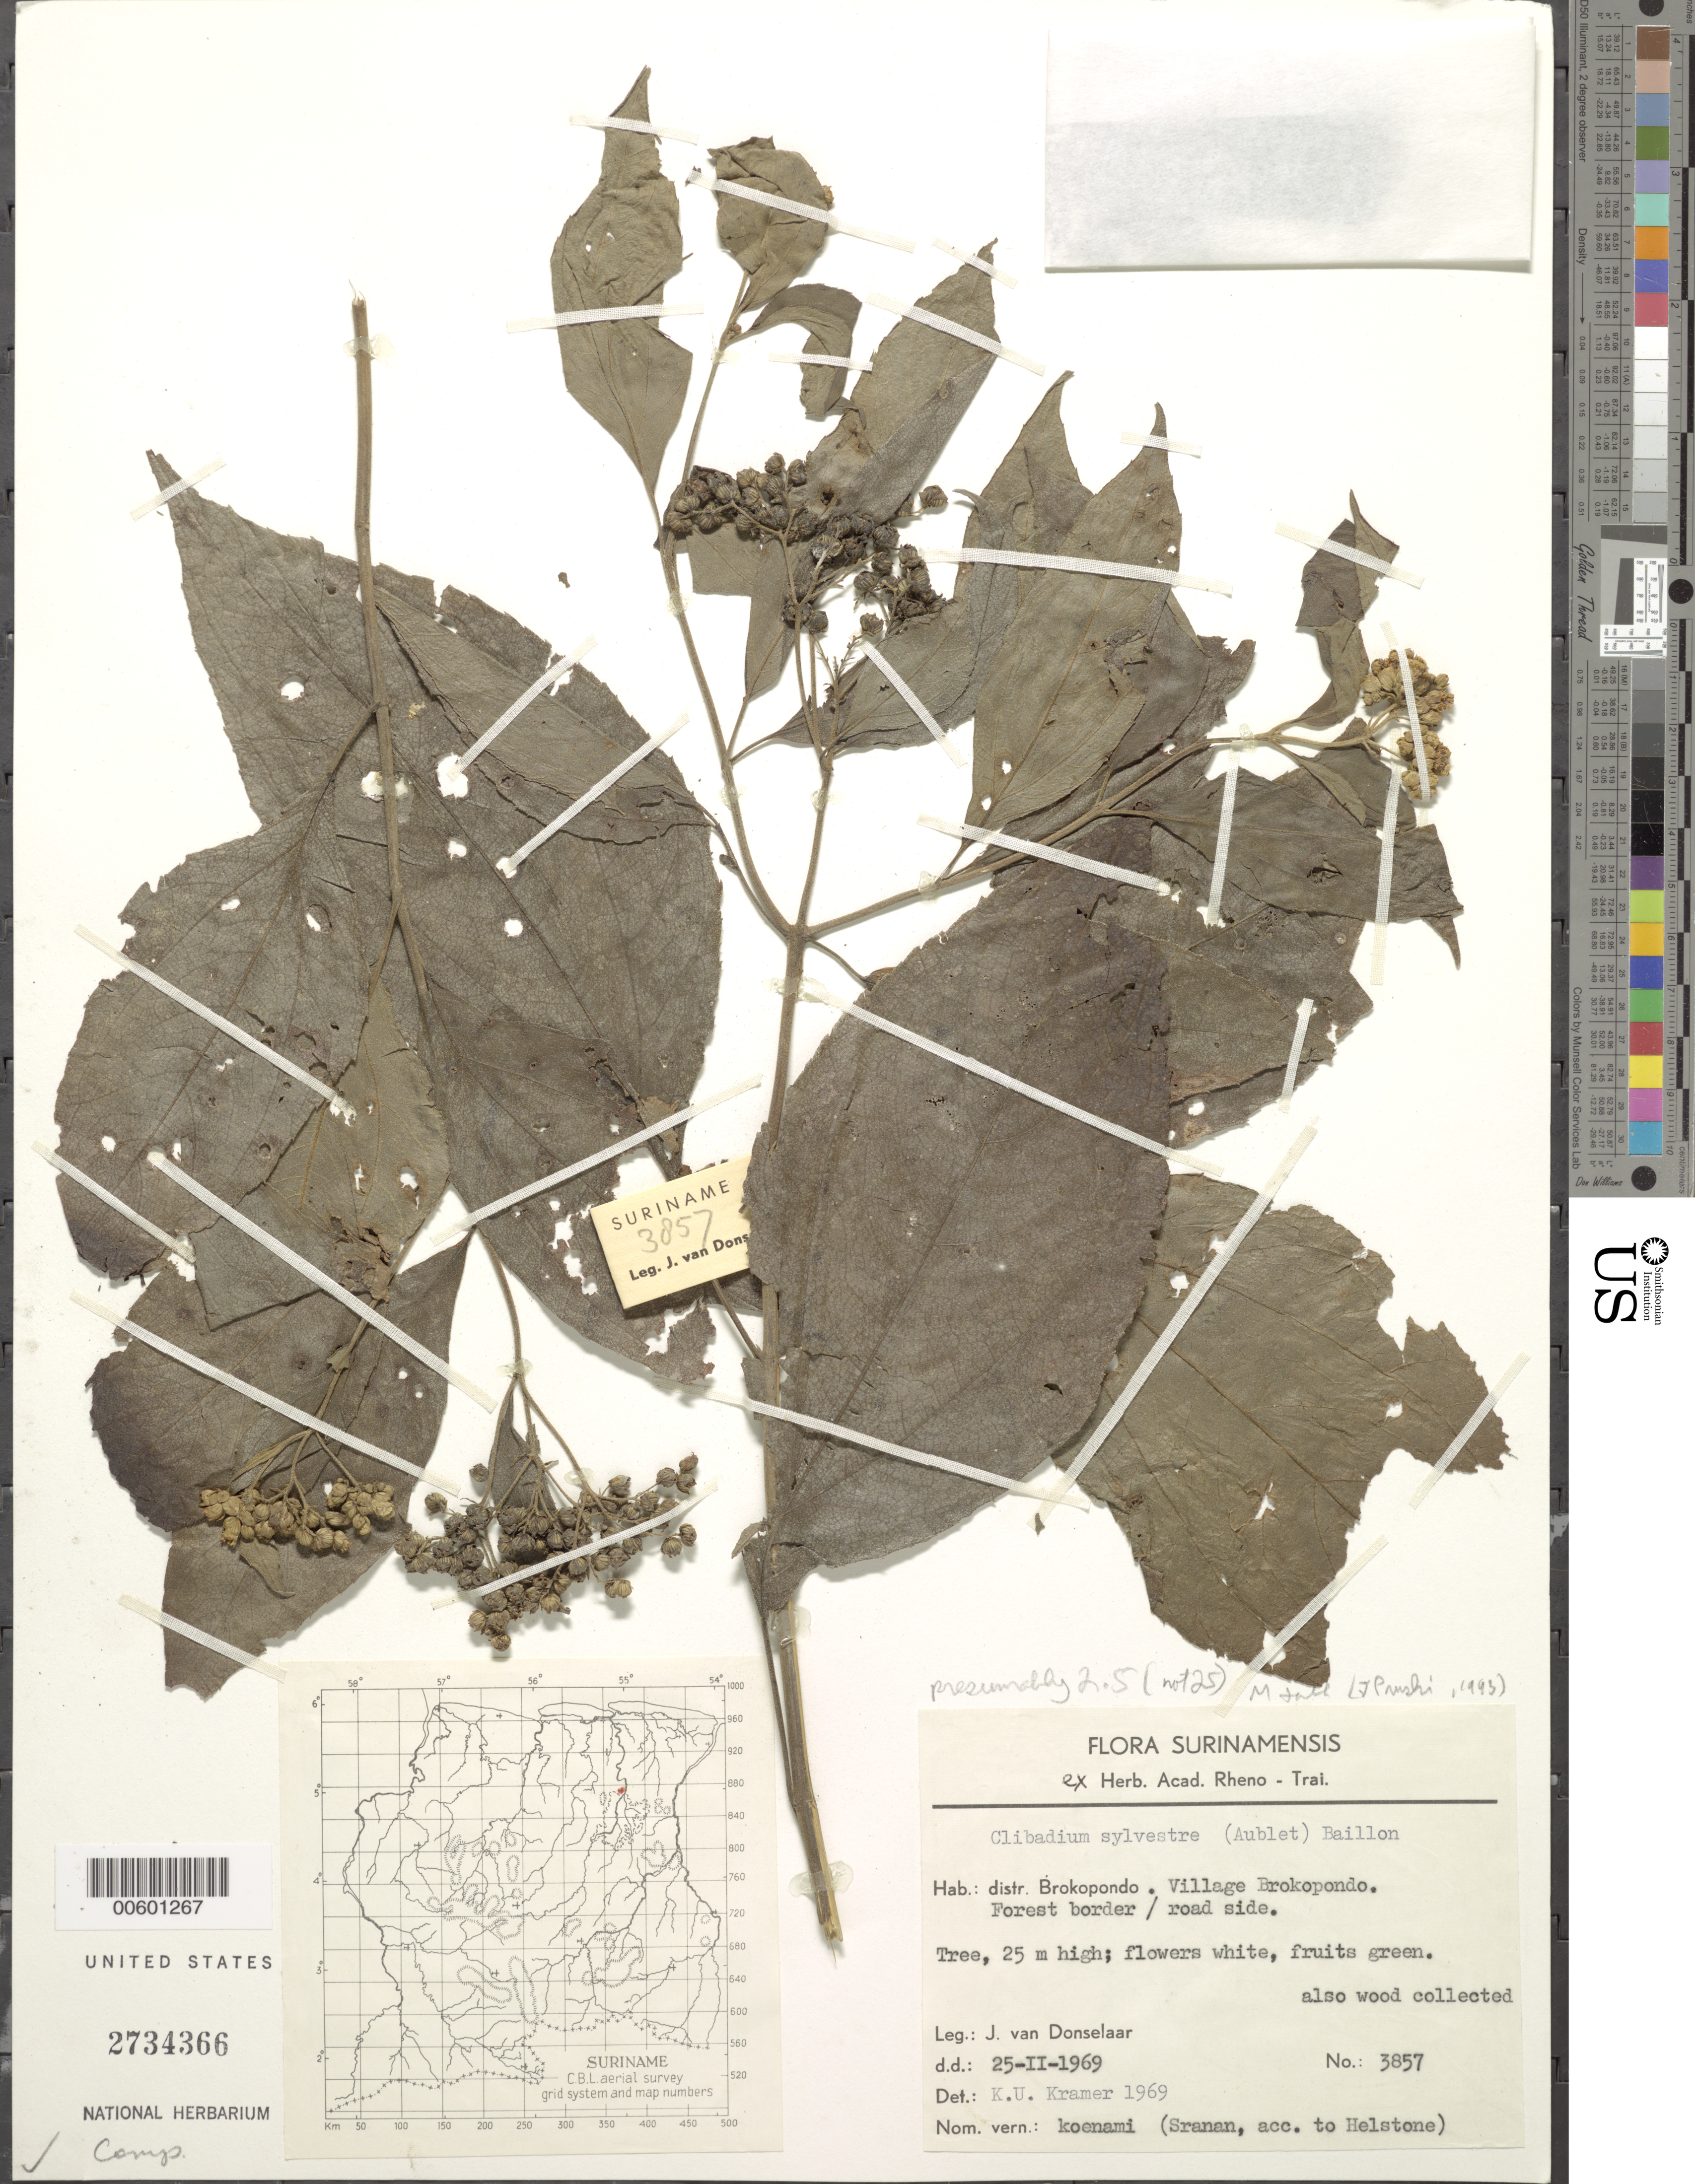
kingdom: Plantae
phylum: Tracheophyta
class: Magnoliopsida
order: Asterales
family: Asteraceae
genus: Clibadium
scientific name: Clibadium sylvestre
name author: (Aubl.) Baill.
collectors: J. Donselaar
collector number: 3857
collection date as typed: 25-Feb-69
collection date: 1969-02-25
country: Suriname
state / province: Brokopondo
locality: Brokopondo Village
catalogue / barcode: US 2734366